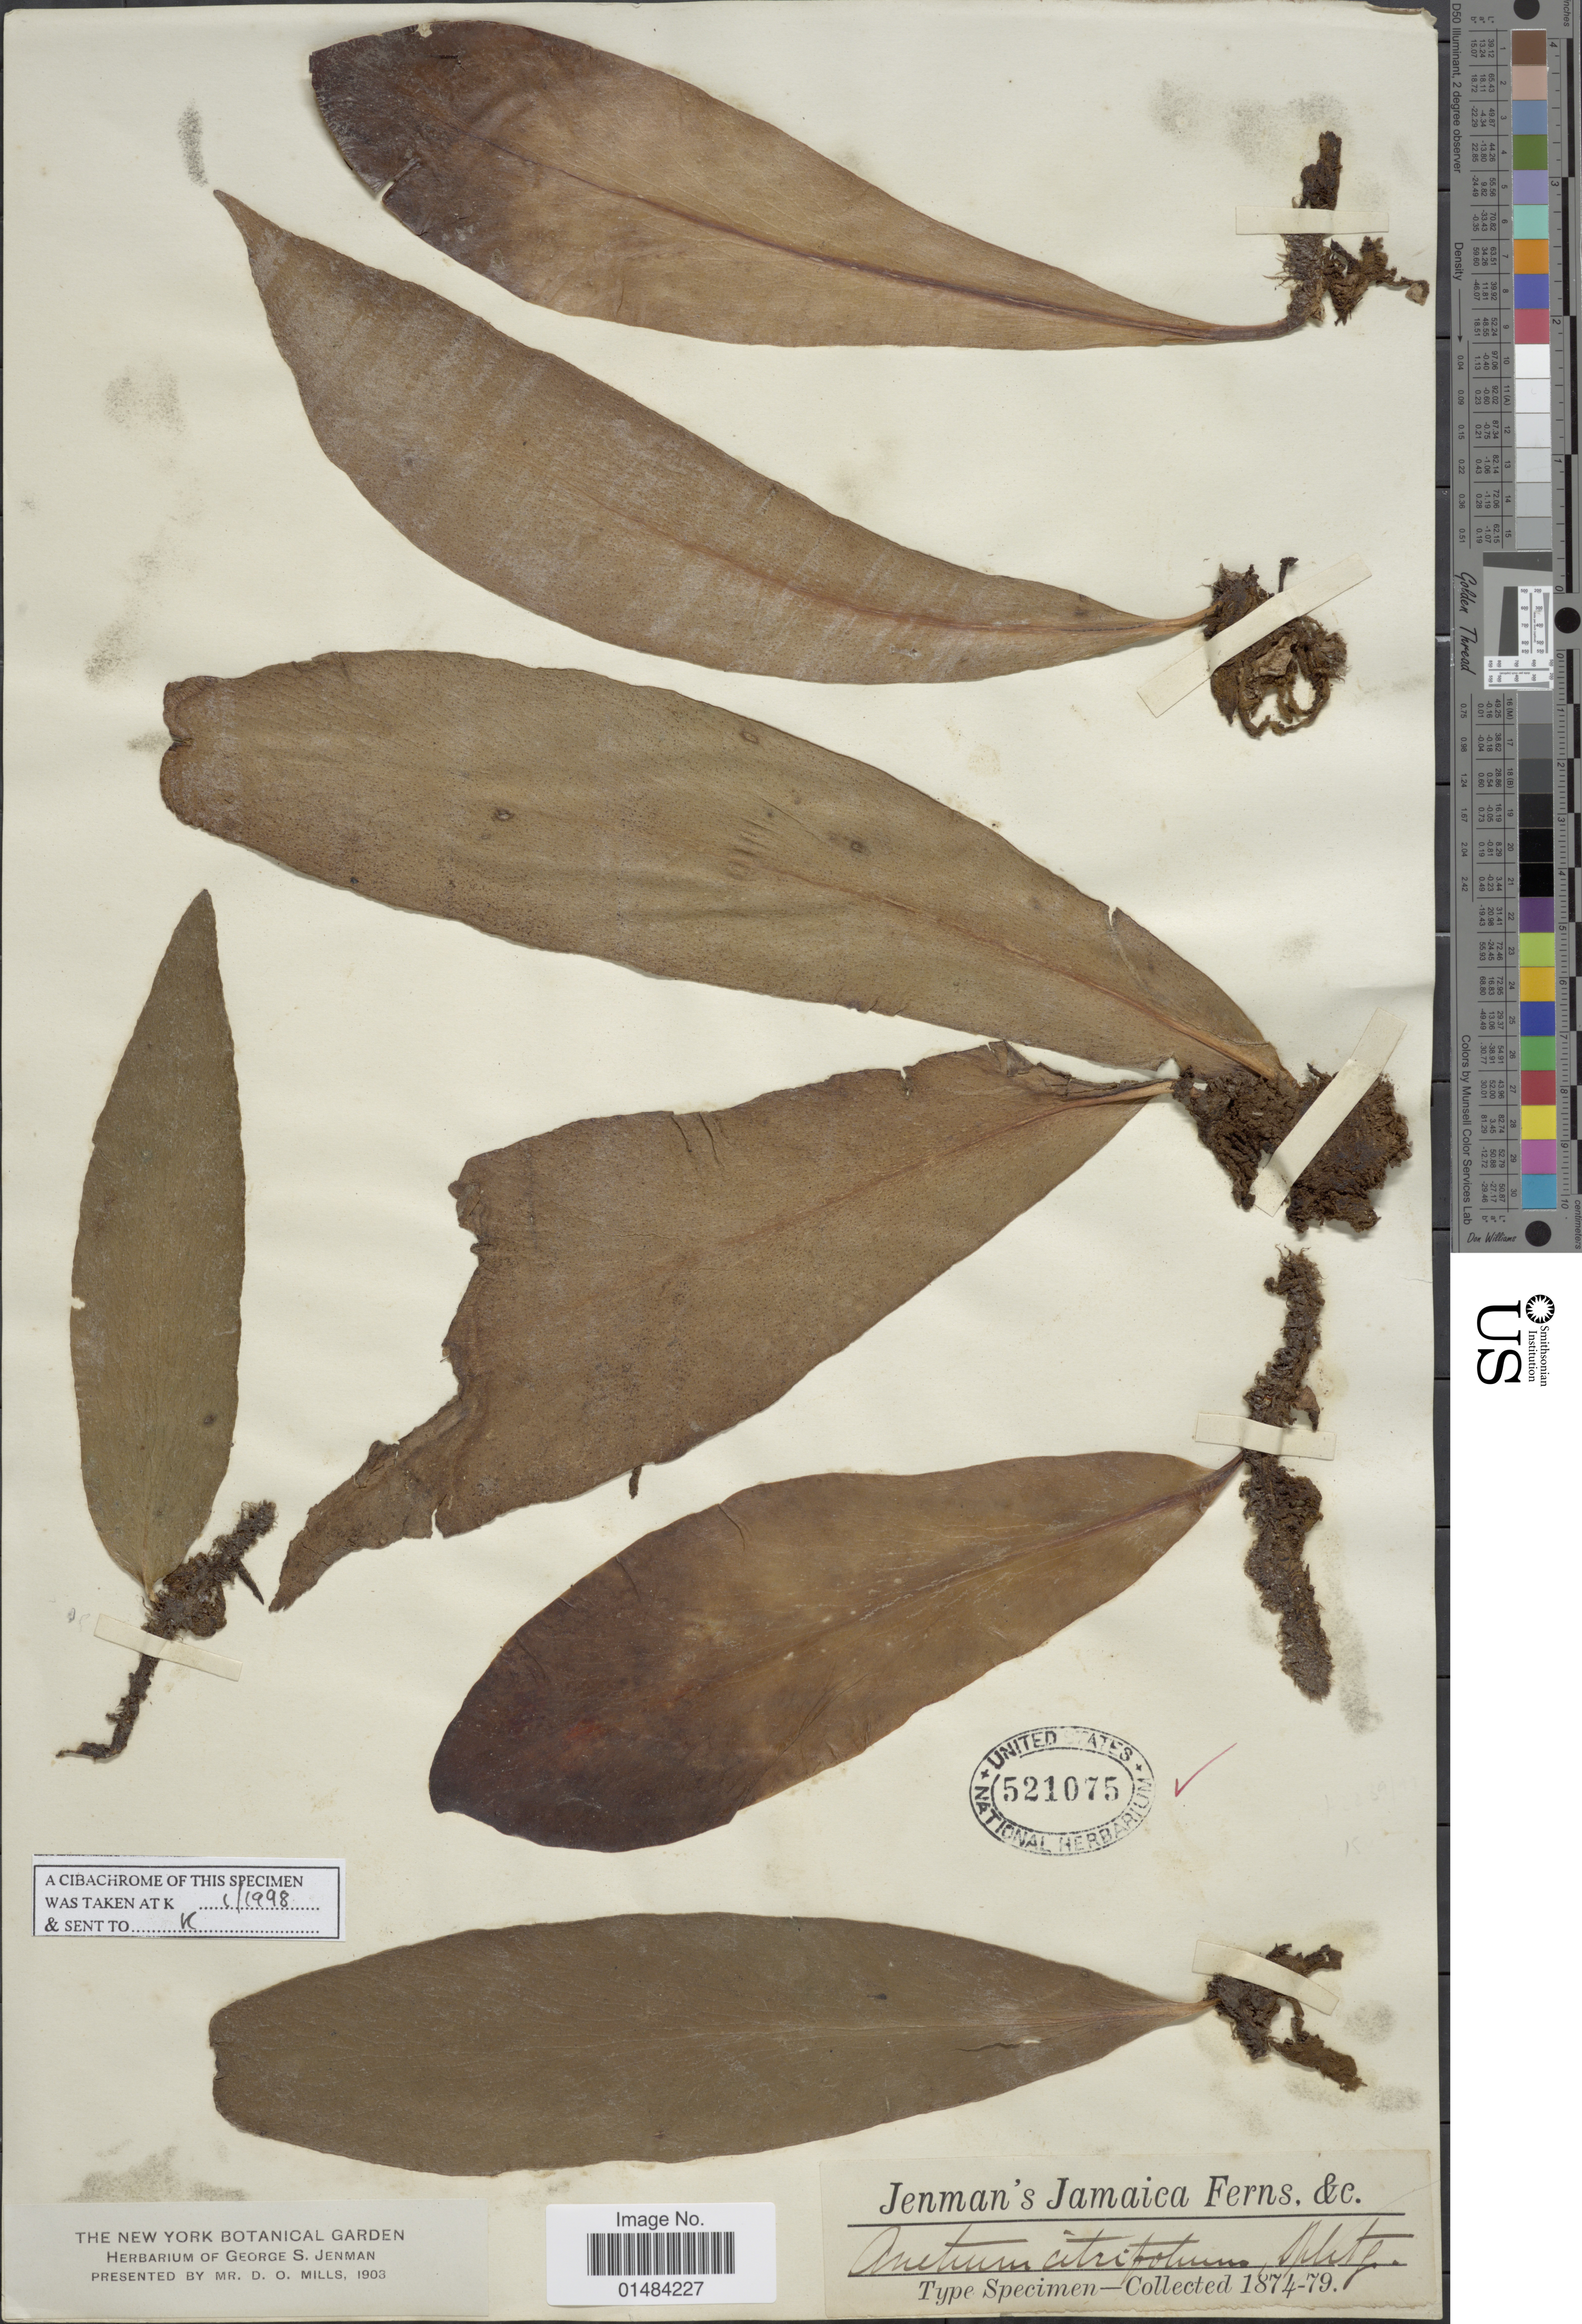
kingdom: Plantae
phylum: Tracheophyta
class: Polypodiopsida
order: Polypodiales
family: Pteridaceae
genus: Anetium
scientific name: Anetium citrifolium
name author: (L.) Splitg.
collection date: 1874/1879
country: Jamaica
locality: Jamaica.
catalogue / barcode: US 521075